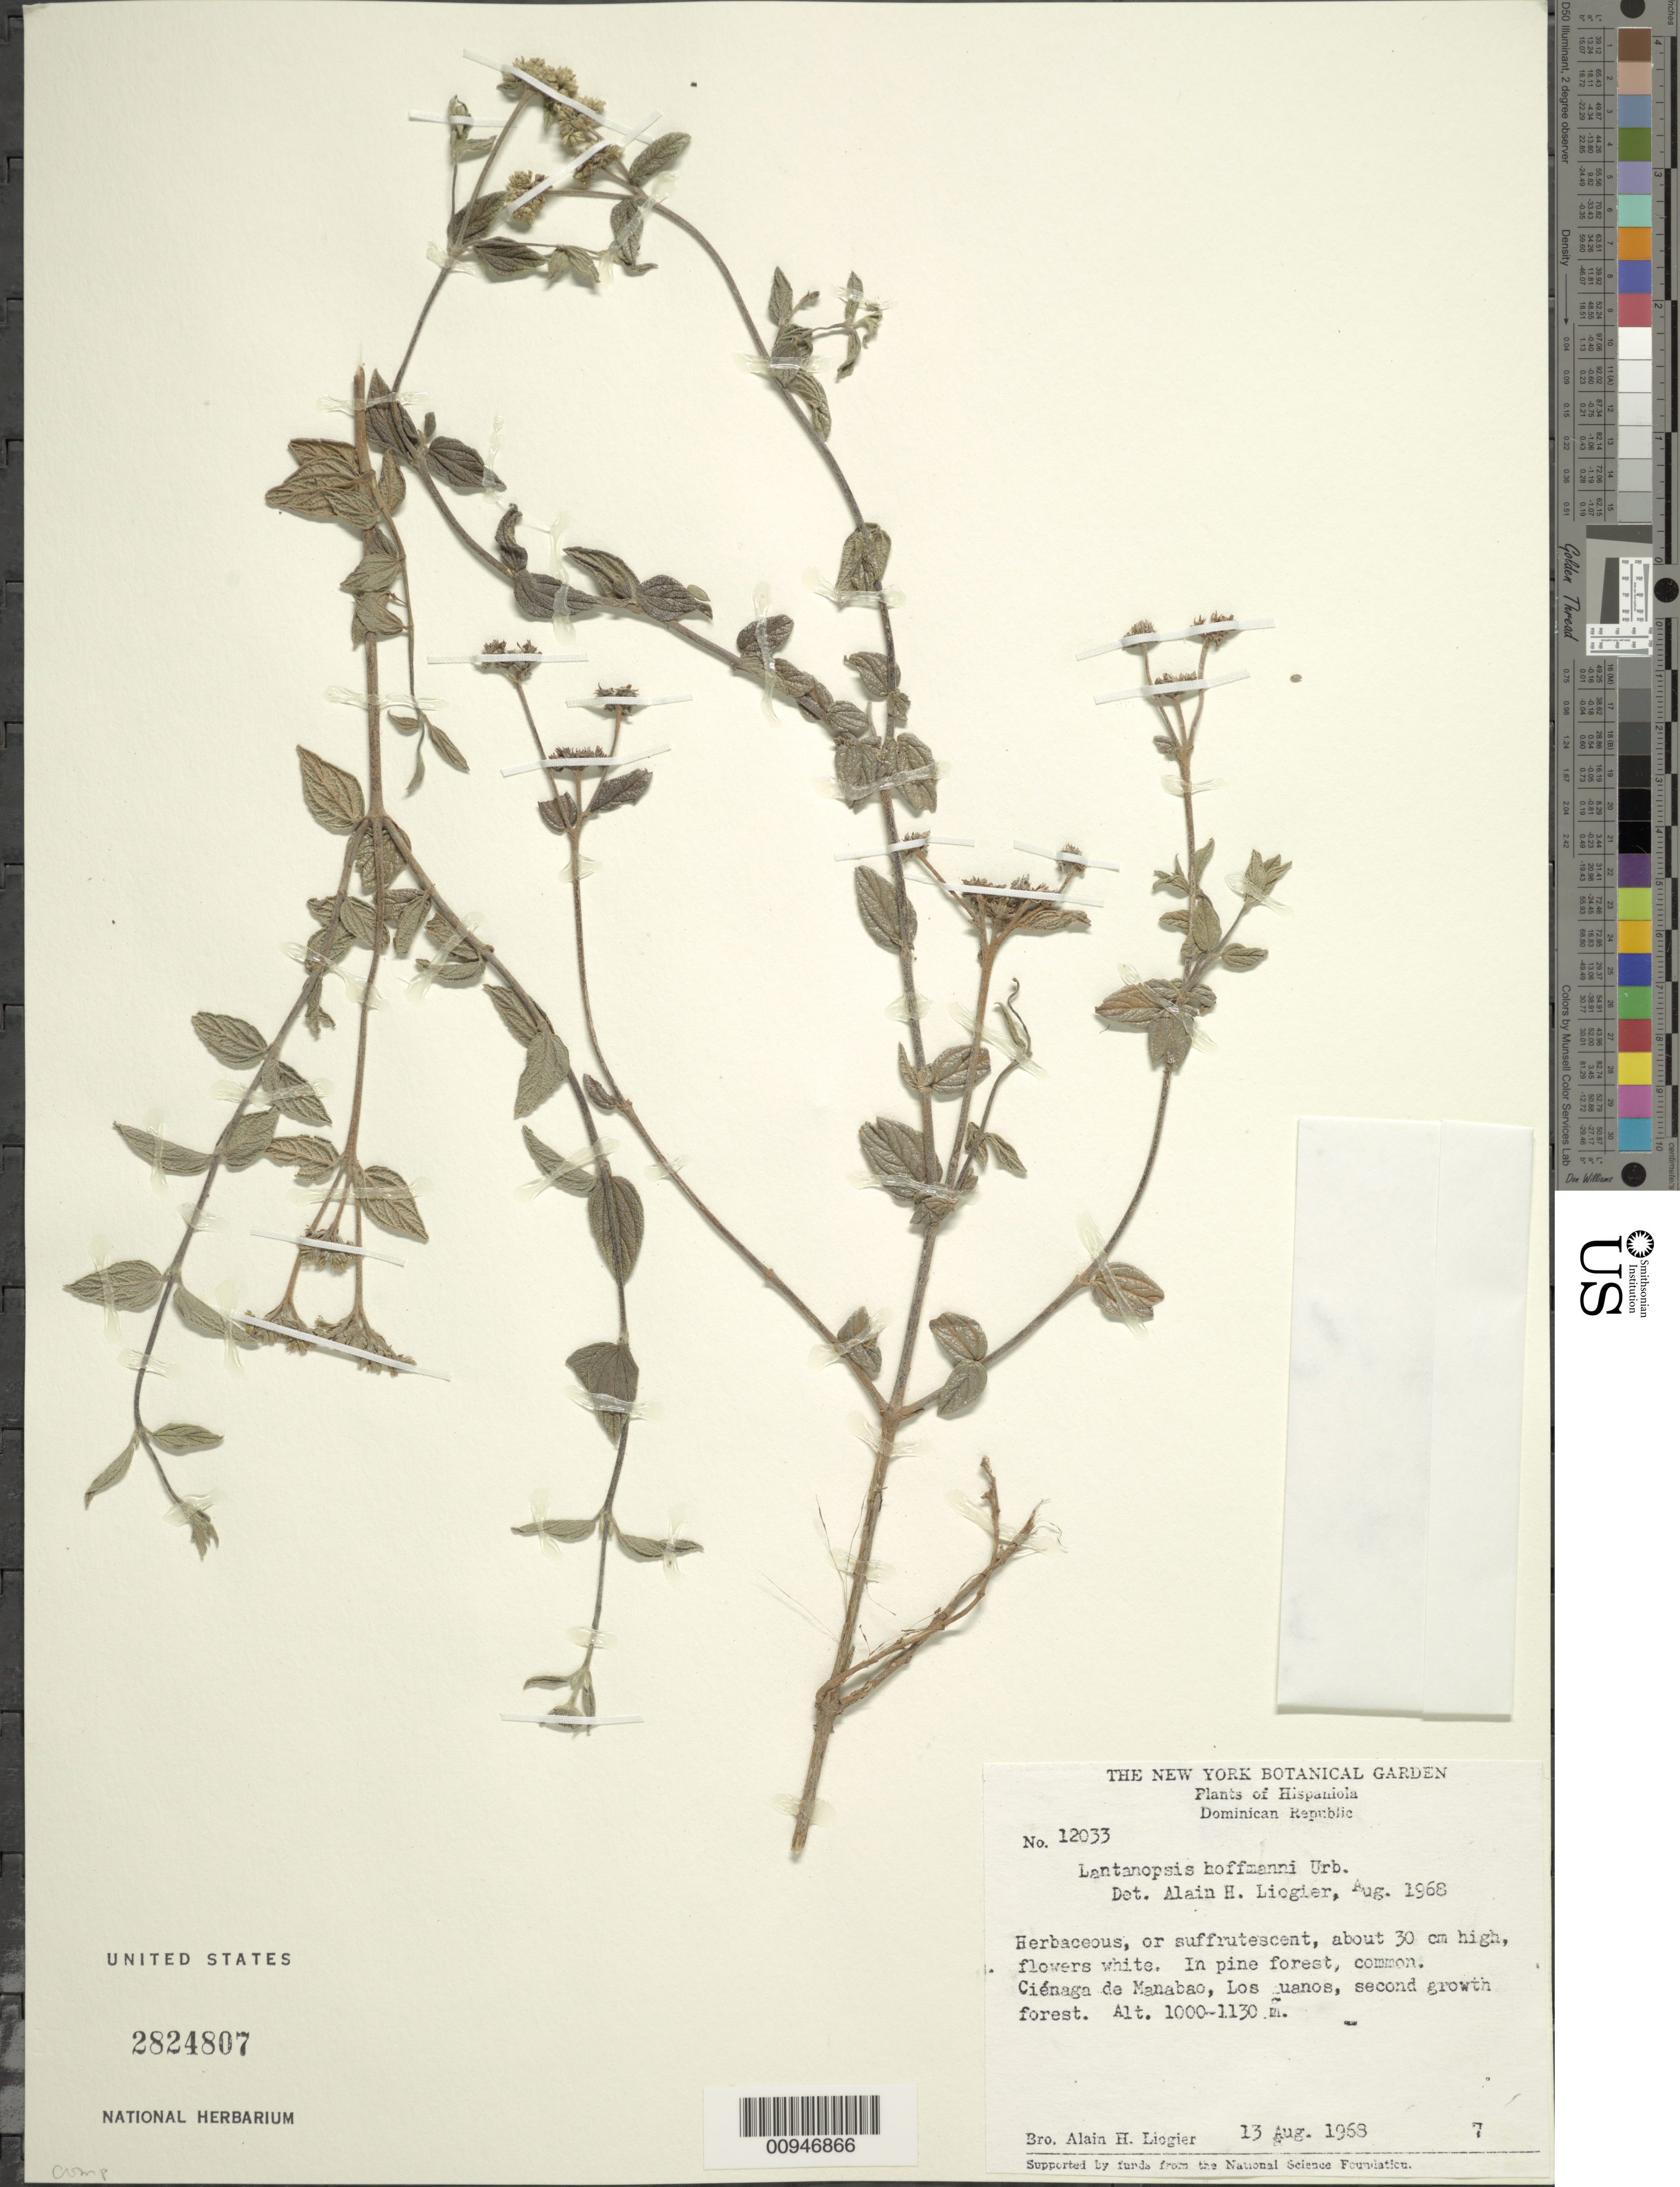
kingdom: Plantae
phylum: Tracheophyta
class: Magnoliopsida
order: Asterales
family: Asteraceae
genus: Lantanopsis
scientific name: Lantanopsis hoffmannii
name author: Urb.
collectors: A. H. Liogier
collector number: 12033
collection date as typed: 13 Aug 1968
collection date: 1968-08-13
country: Dominican Republic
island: Hispaniola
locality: Ciénaga de Manabao, Los Guanos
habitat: In pine forest, second growth forest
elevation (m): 1000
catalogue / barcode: US 2824807